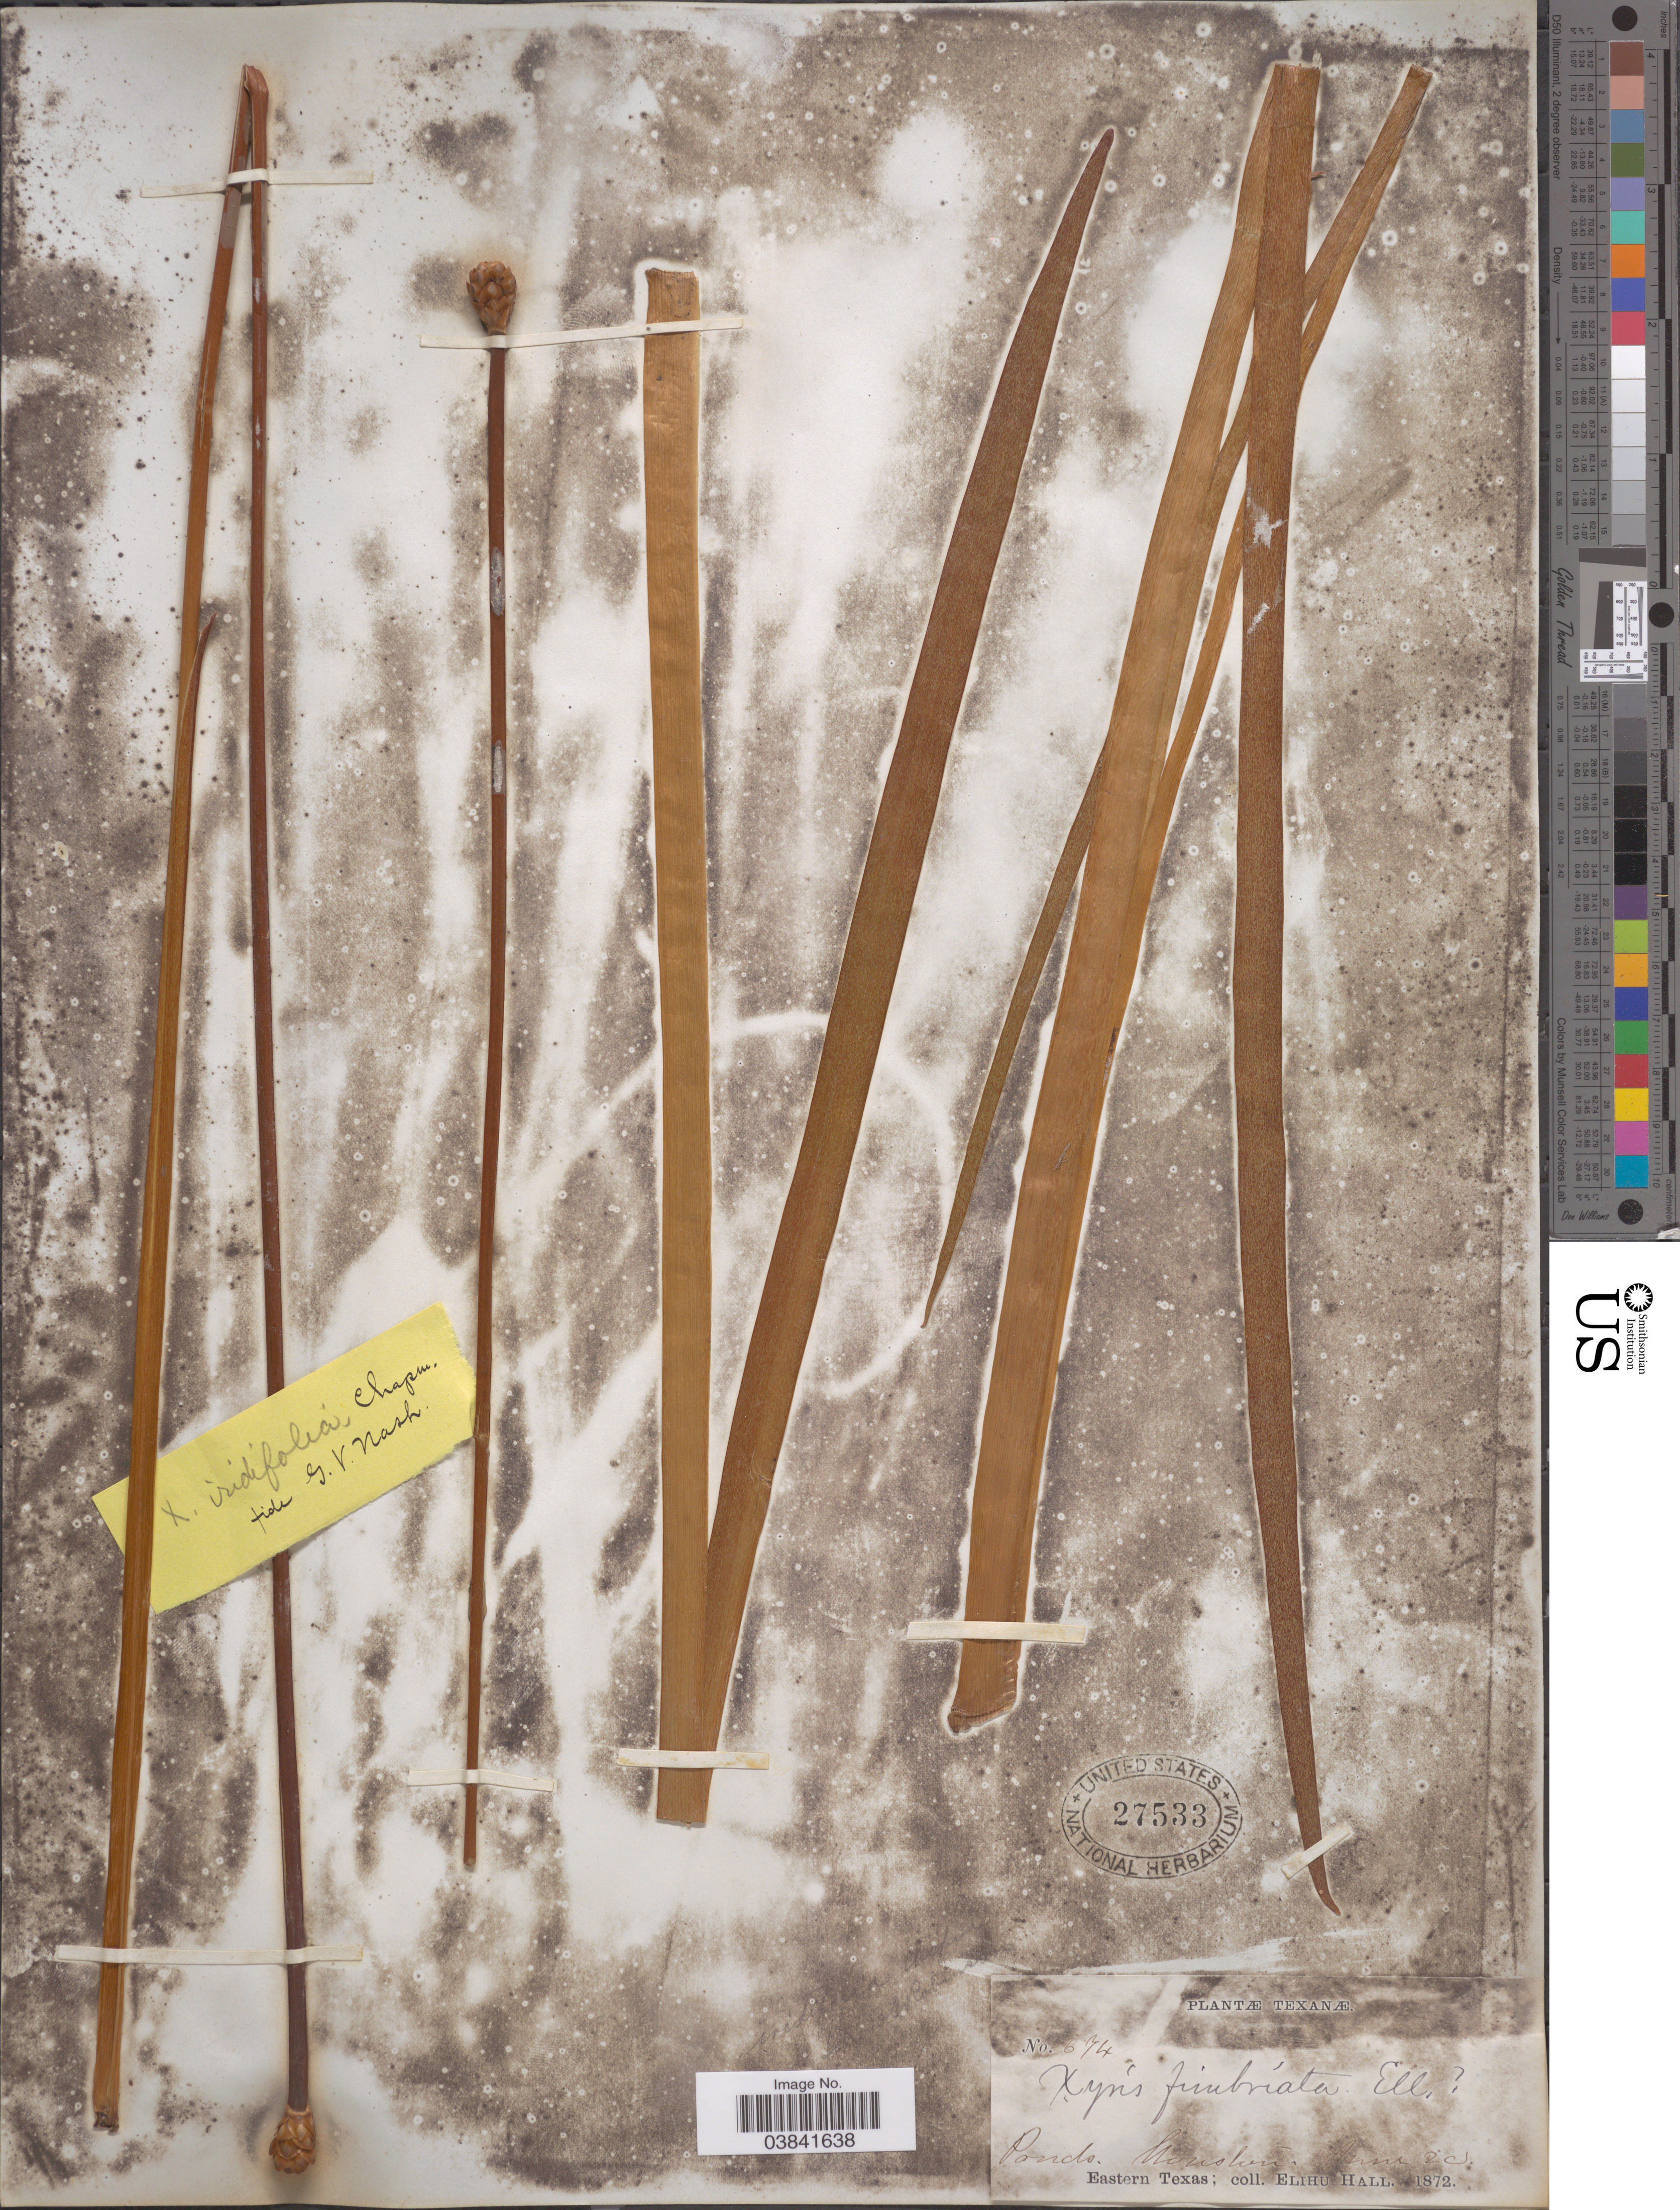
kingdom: Plantae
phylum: Tracheophyta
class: Liliopsida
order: Poales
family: Xyridaceae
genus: Xyris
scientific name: Xyris iridifolia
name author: Chapm.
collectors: E. Hall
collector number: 674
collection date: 1872-06-20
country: United States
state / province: Texas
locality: Houston. Eastern Texas.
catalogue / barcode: US 27533